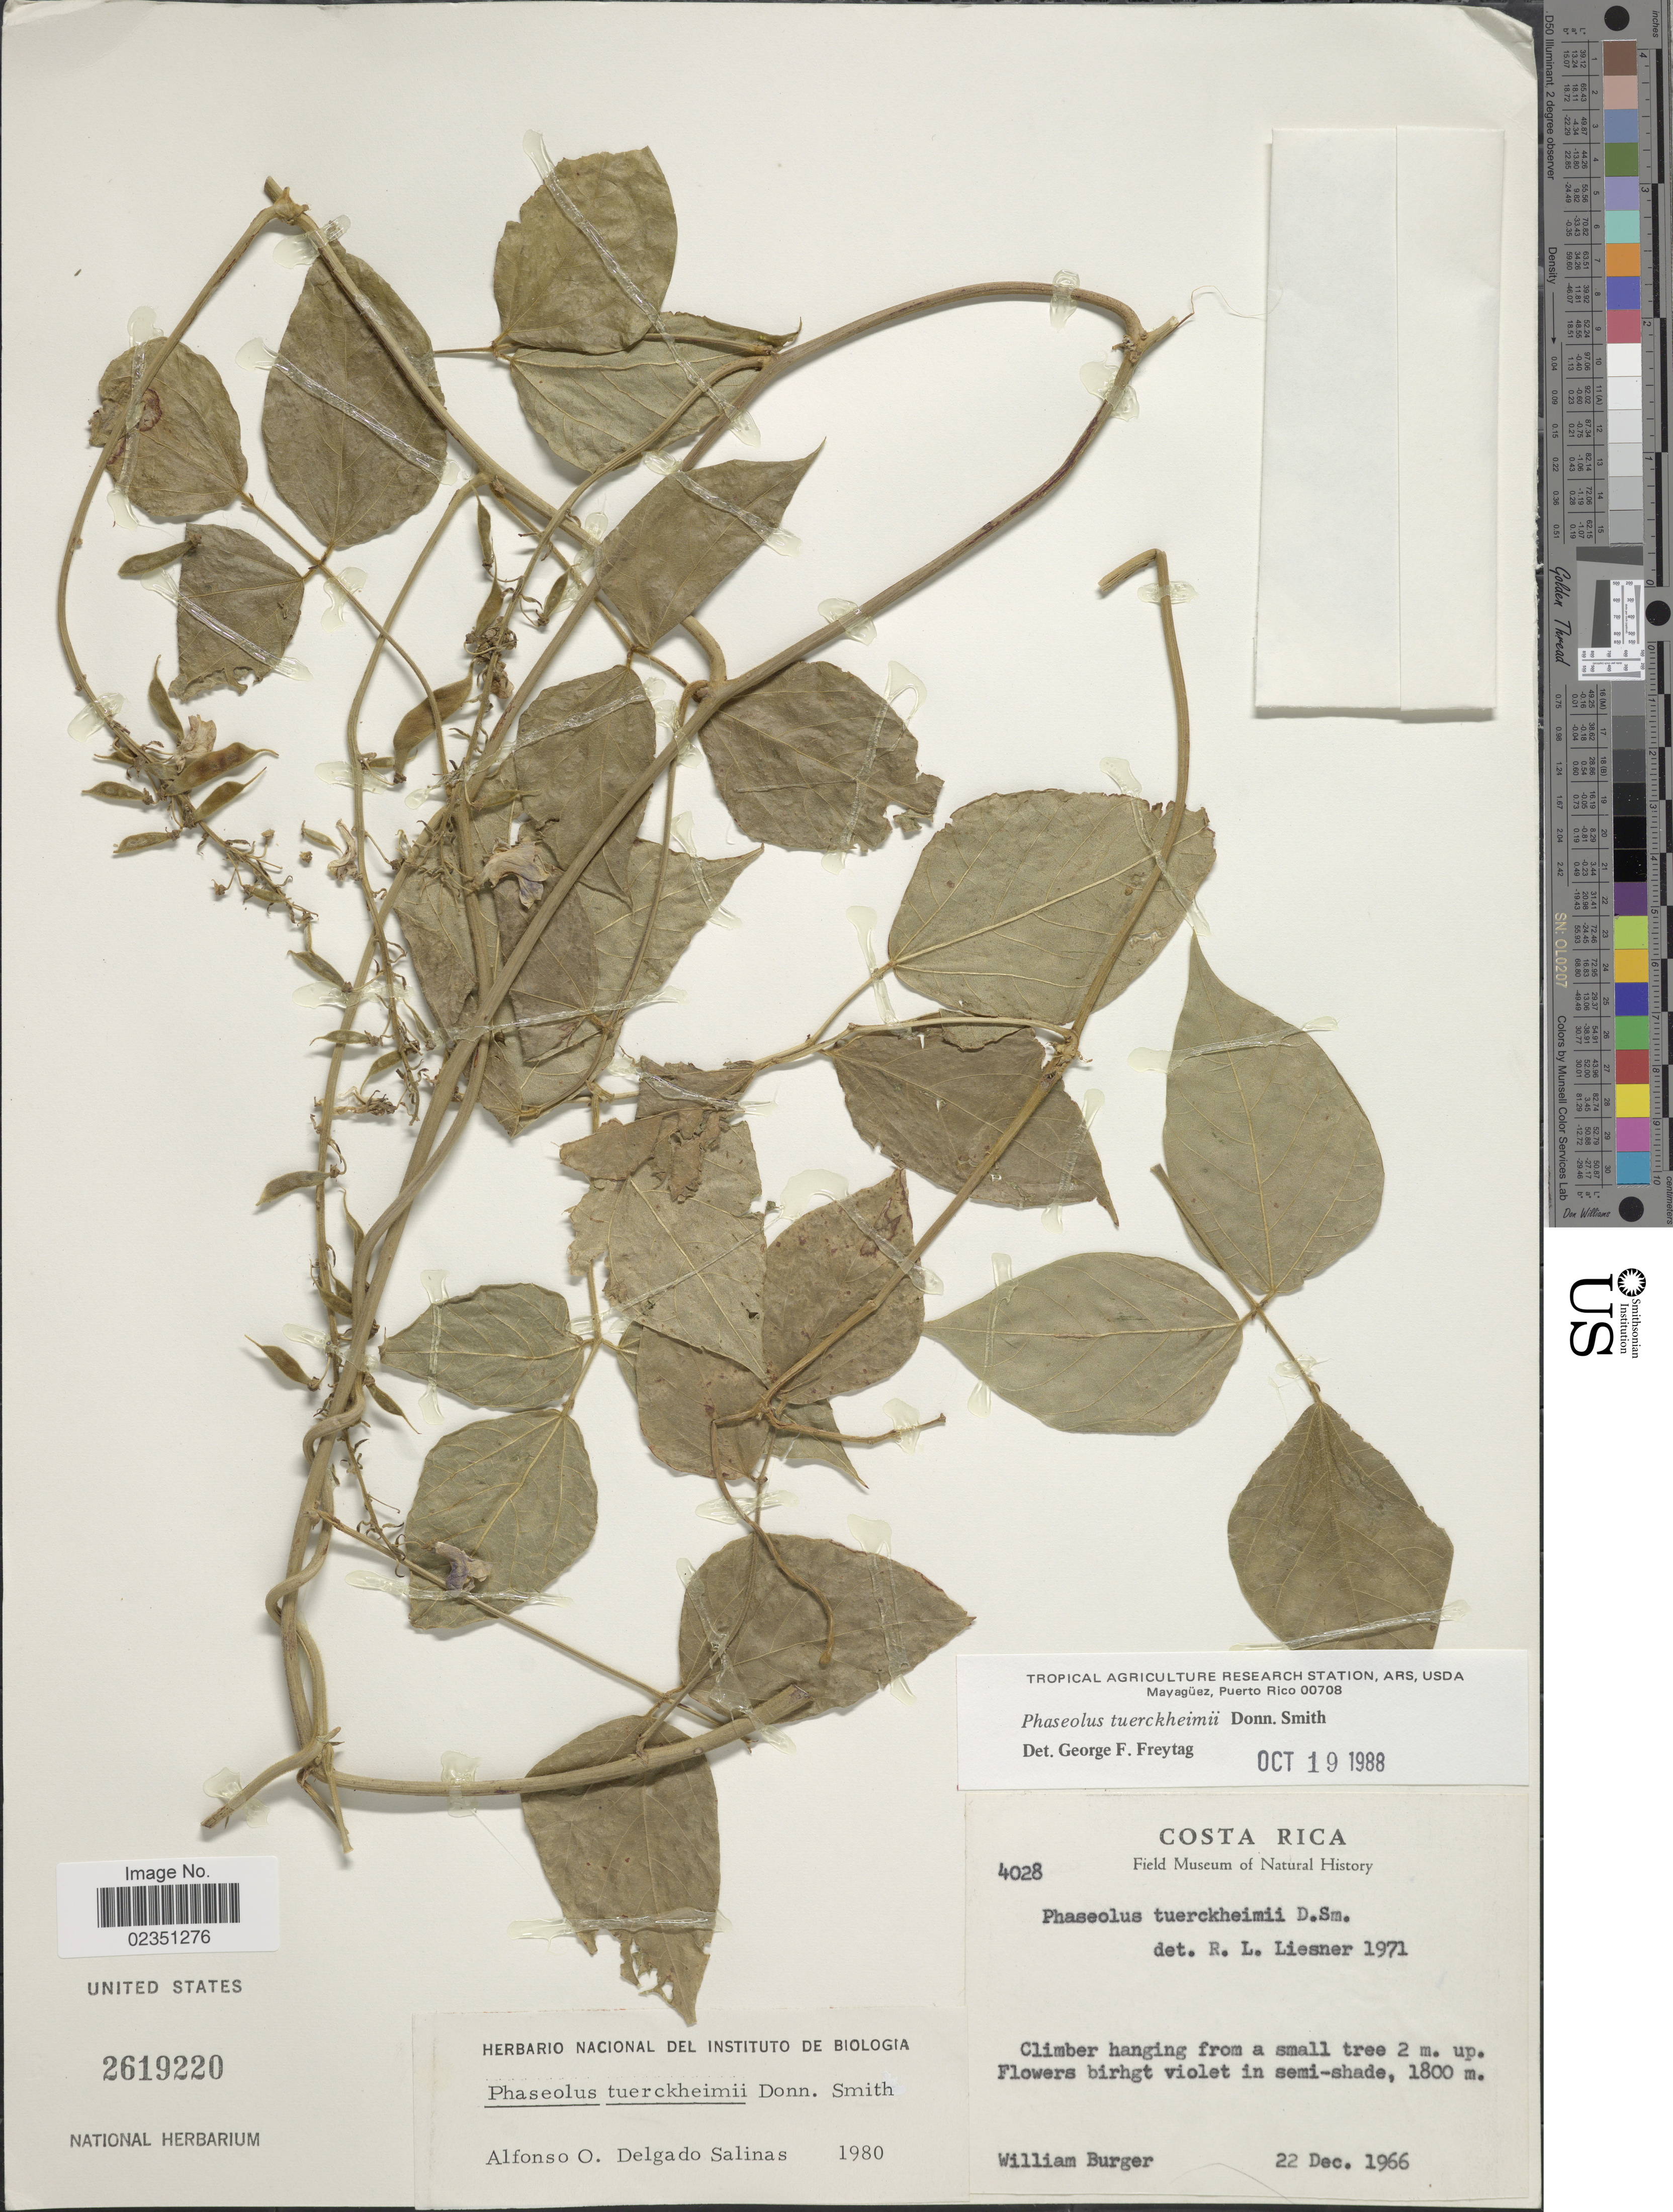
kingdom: Plantae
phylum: Tracheophyta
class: Magnoliopsida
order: Fabales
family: Fabaceae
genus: Phaseolus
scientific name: Phaseolus tuerckheimii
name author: Donn. Sm.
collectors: W. Burger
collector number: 4028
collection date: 1966-12-22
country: Costa Rica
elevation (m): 1800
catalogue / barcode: US 2619220